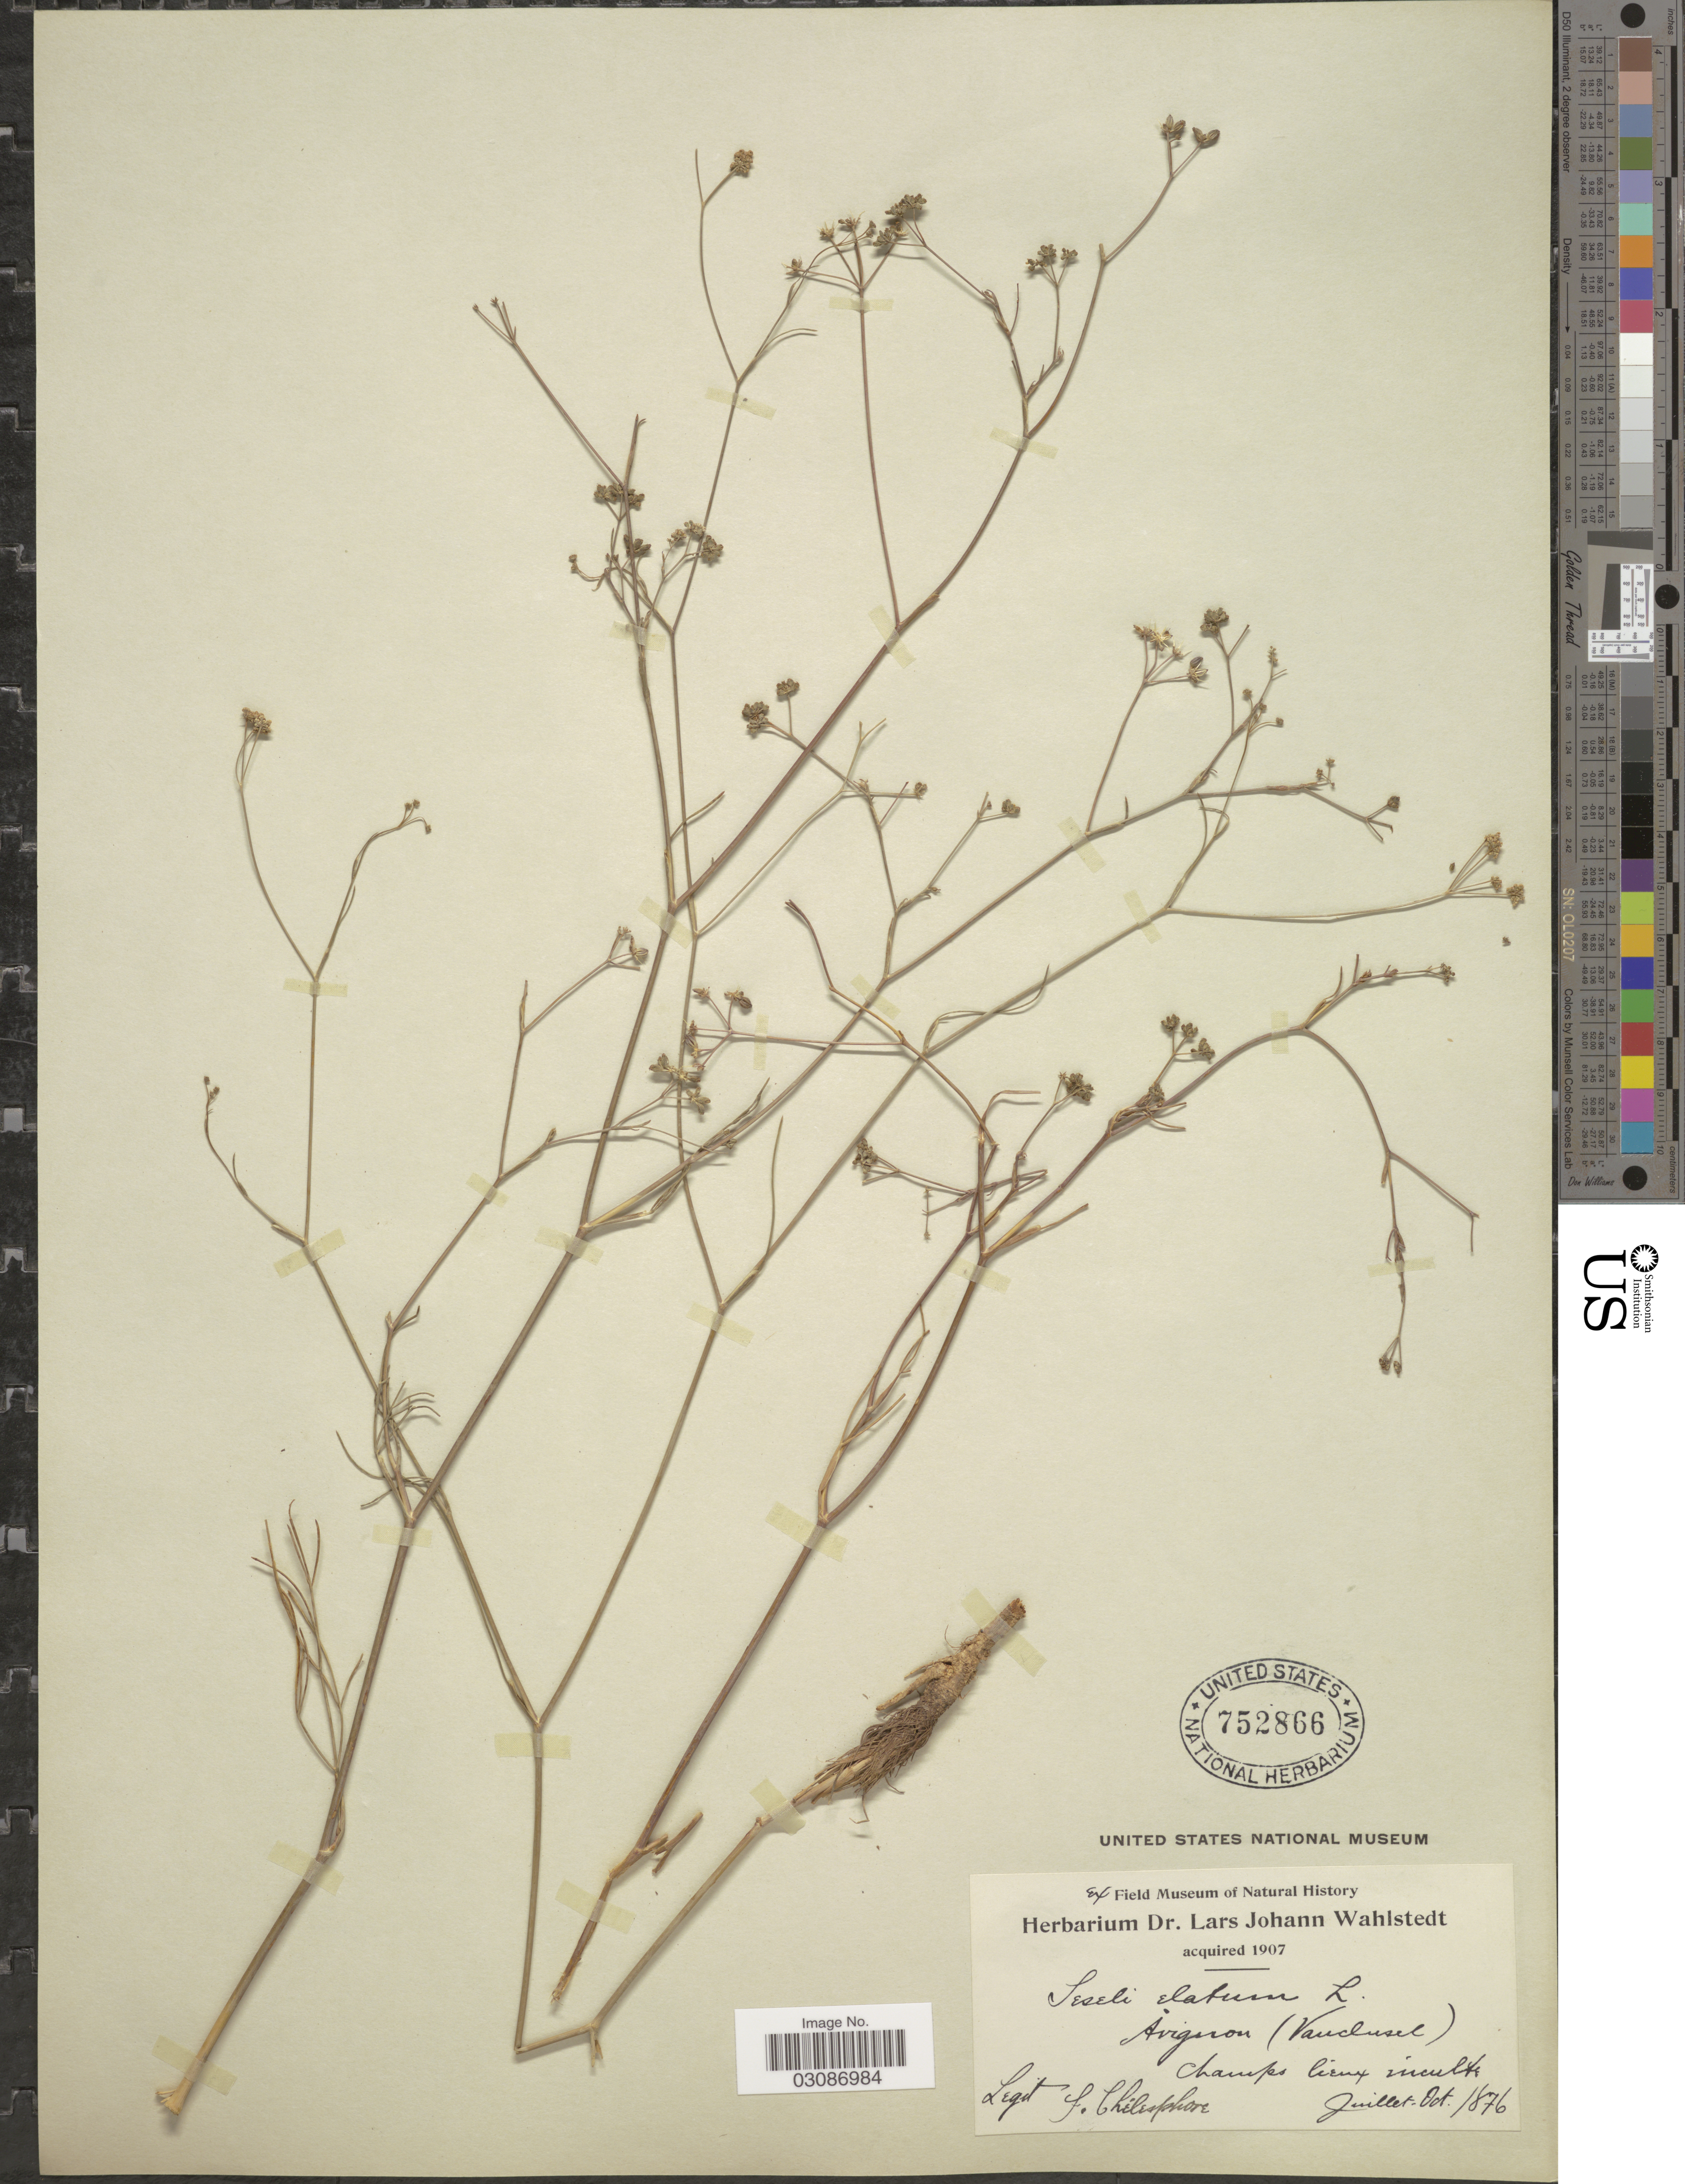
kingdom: Plantae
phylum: Tracheophyta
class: Magnoliopsida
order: Apiales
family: Apiaceae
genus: Seseli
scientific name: Seseli elatum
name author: L.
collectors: F. Chelesphore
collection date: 1876-07/1876-10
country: France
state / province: Provence-Alpes-Côte d'Azur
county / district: Vaucluse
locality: Avignon (Vaucluse).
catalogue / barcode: US 752866